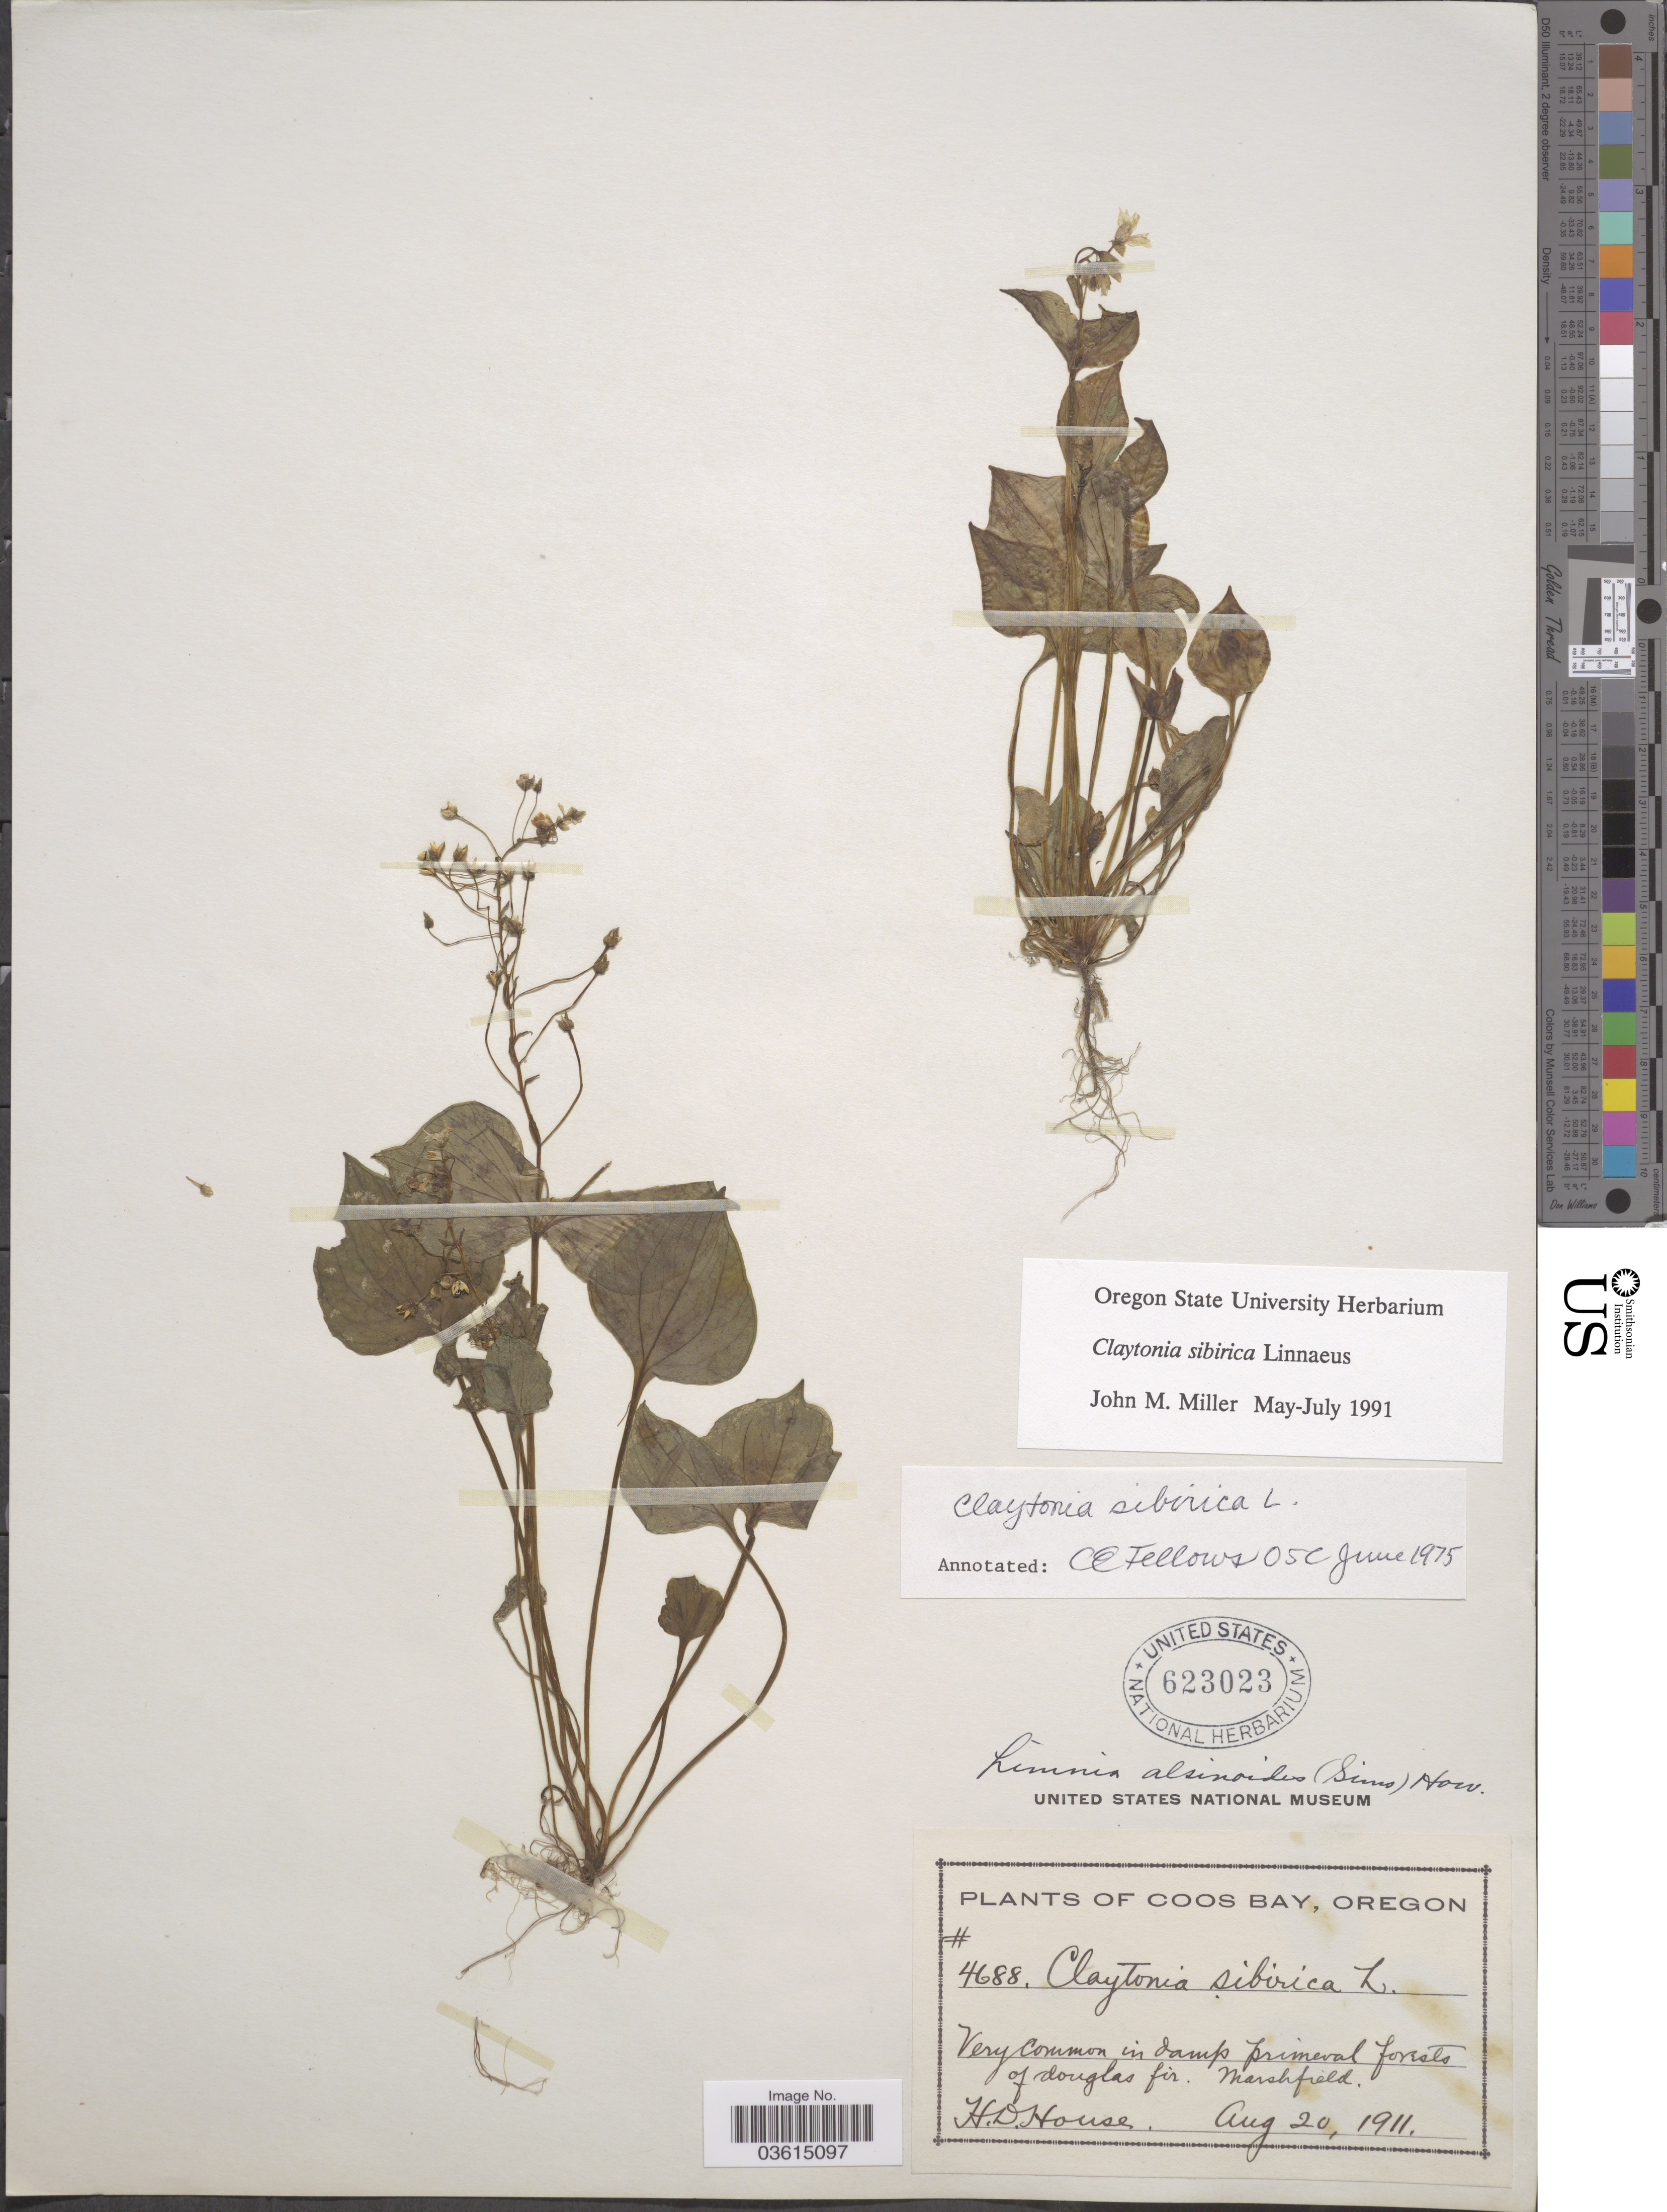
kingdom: Plantae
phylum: Tracheophyta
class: Magnoliopsida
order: Caryophyllales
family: Montiaceae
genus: Claytonia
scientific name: Claytonia sibirica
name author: L.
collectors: H. D. House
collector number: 4688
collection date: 1911-08-20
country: United States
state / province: Oregon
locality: Coos Bay. Marshfield.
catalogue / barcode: US 623023